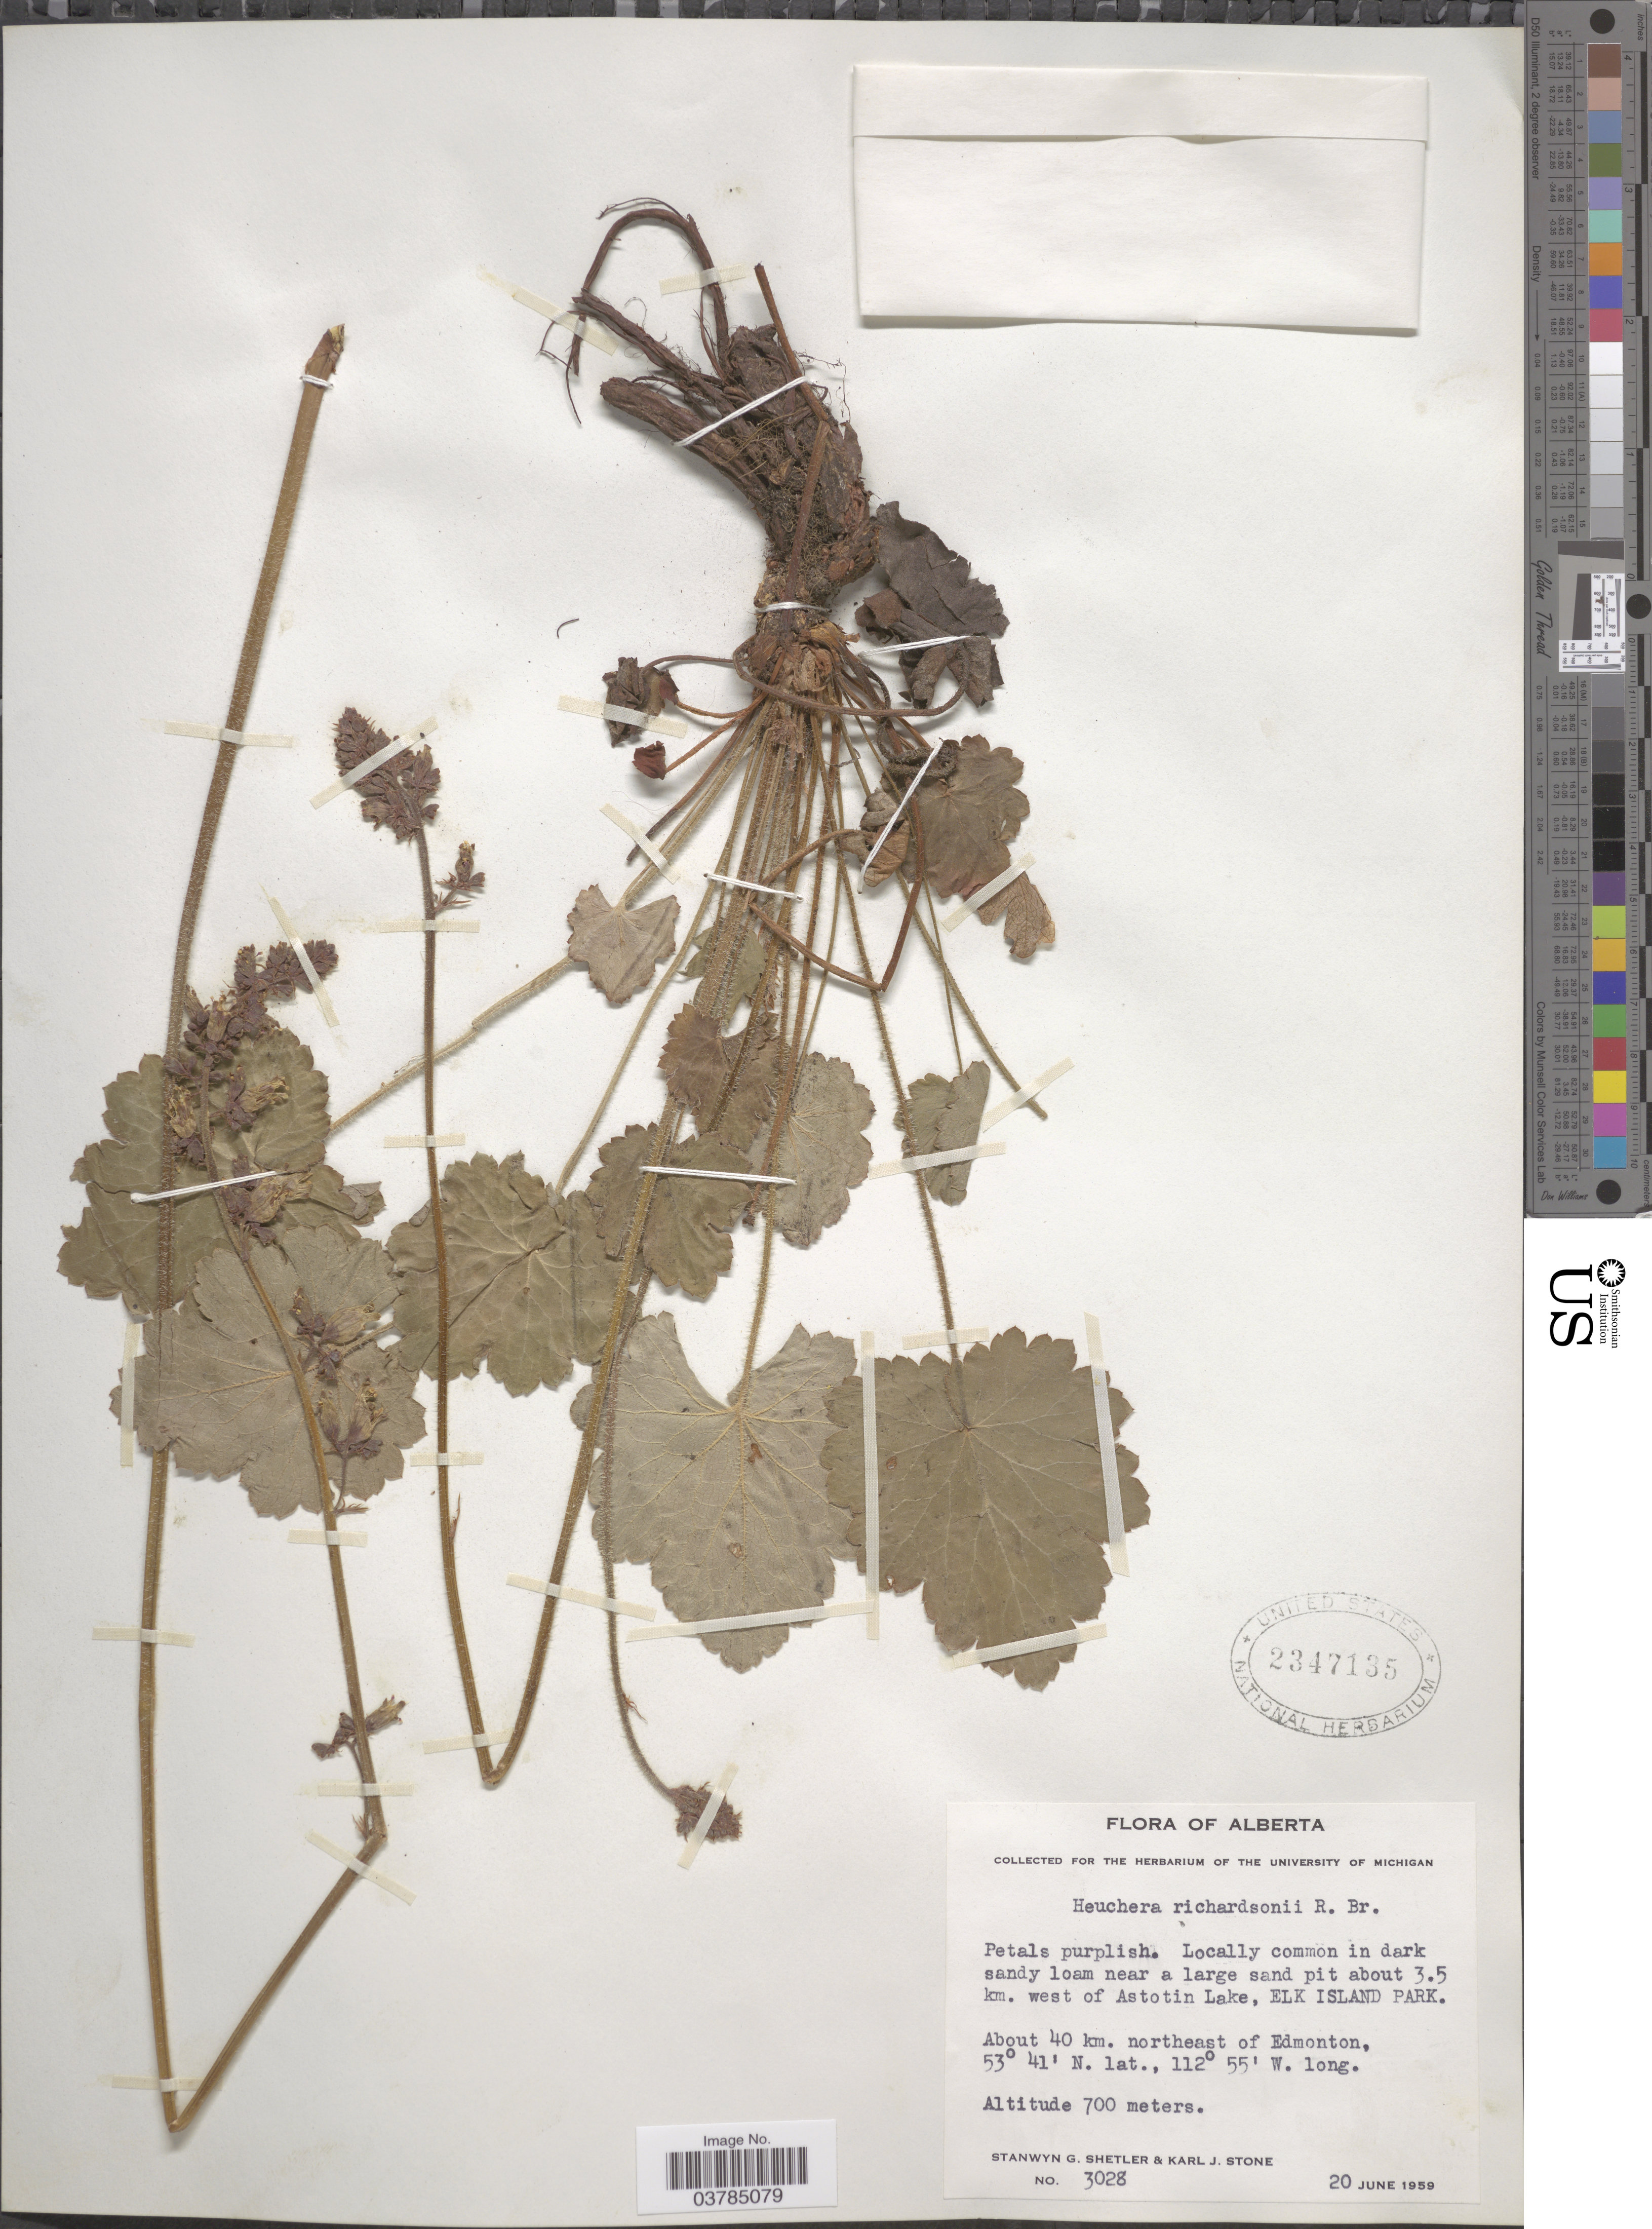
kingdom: Plantae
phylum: Tracheophyta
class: Magnoliopsida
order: Saxifragales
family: Saxifragaceae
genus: Heuchera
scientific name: Heuchera richardsonii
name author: R. Br.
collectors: S. Shetler & K. J. Stone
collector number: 3028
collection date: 1959-06-20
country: Canada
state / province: Alberta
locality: Locally common in dark sandy loam near a large sand pit about 3.5 km. west of Astotin Lake, Elk Island Park. About 40 km. northeast of Edmonton.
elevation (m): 700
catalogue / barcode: US 2347135